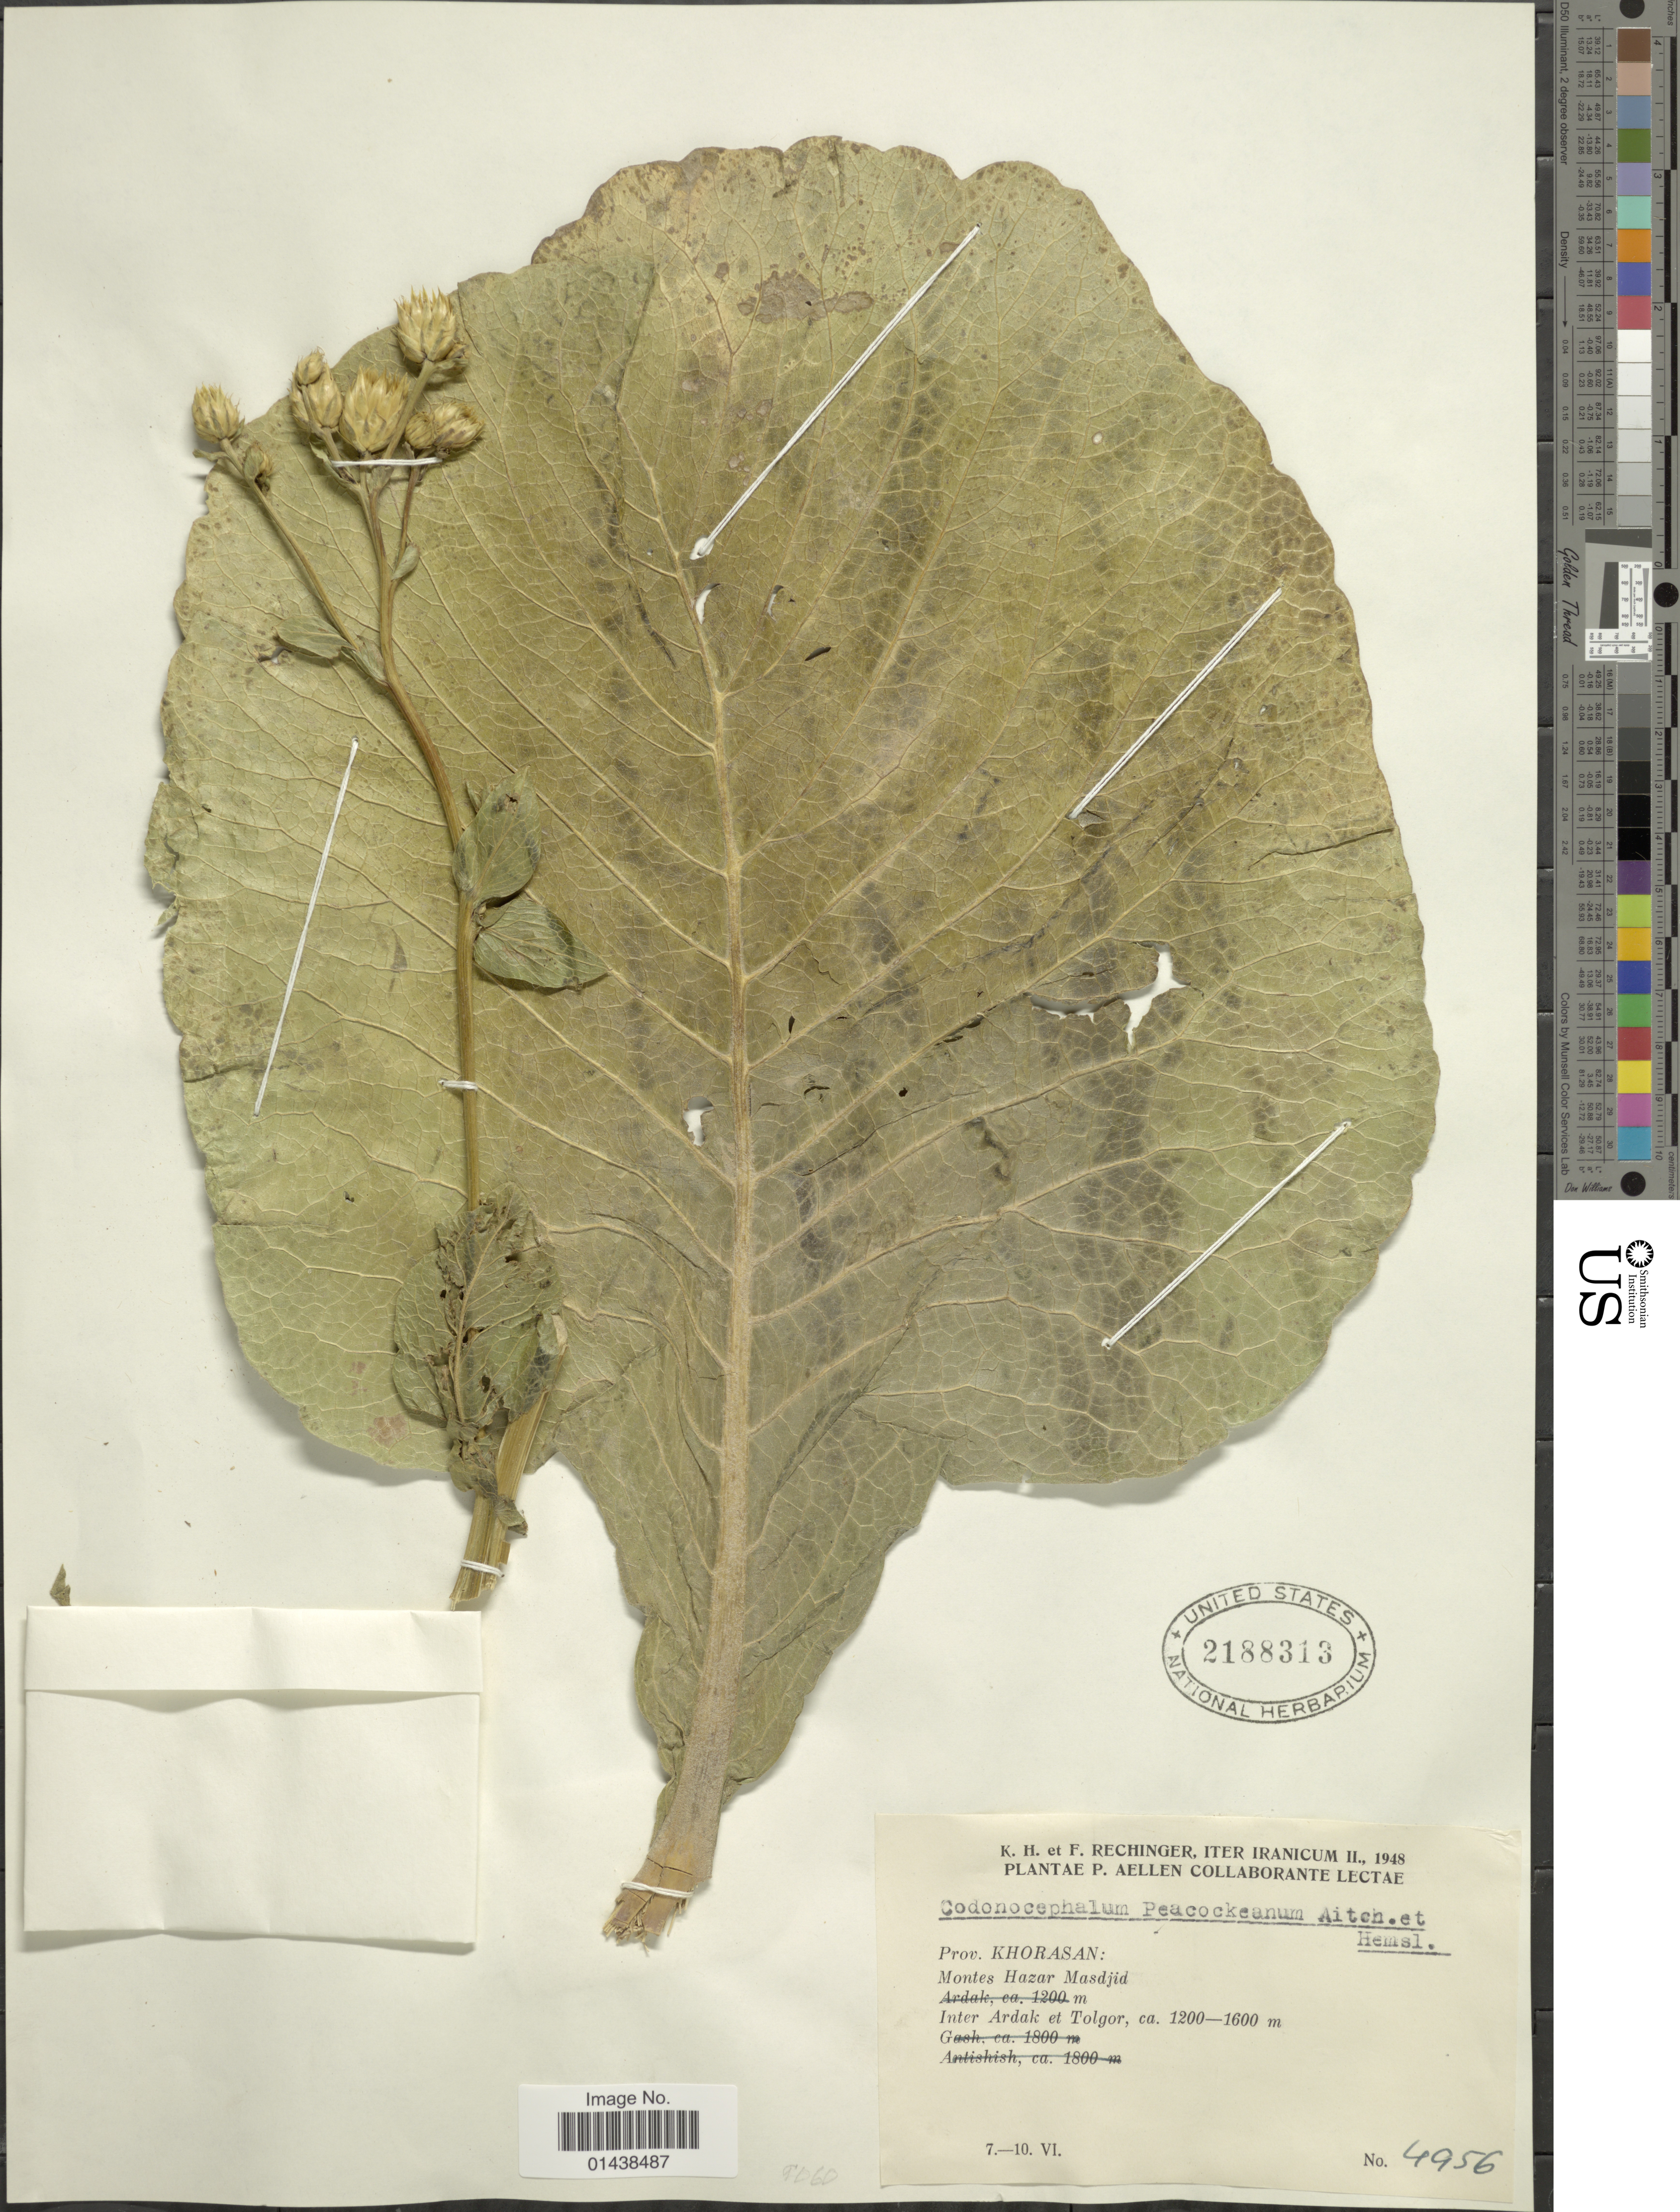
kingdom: Plantae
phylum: Tracheophyta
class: Magnoliopsida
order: Asterales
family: Asteraceae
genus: Codonocephalum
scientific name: Codonocephalum peacockianum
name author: Aitch. & Hemsl.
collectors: K. H. Rechinger & F. Rechinger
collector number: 4956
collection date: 1948-06-07/1948-06-10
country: Iran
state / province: Khorasan [obsolete]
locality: Montes Hazar Masdjid, Inter Ardak et Tolgor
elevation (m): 1200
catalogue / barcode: US 2188313